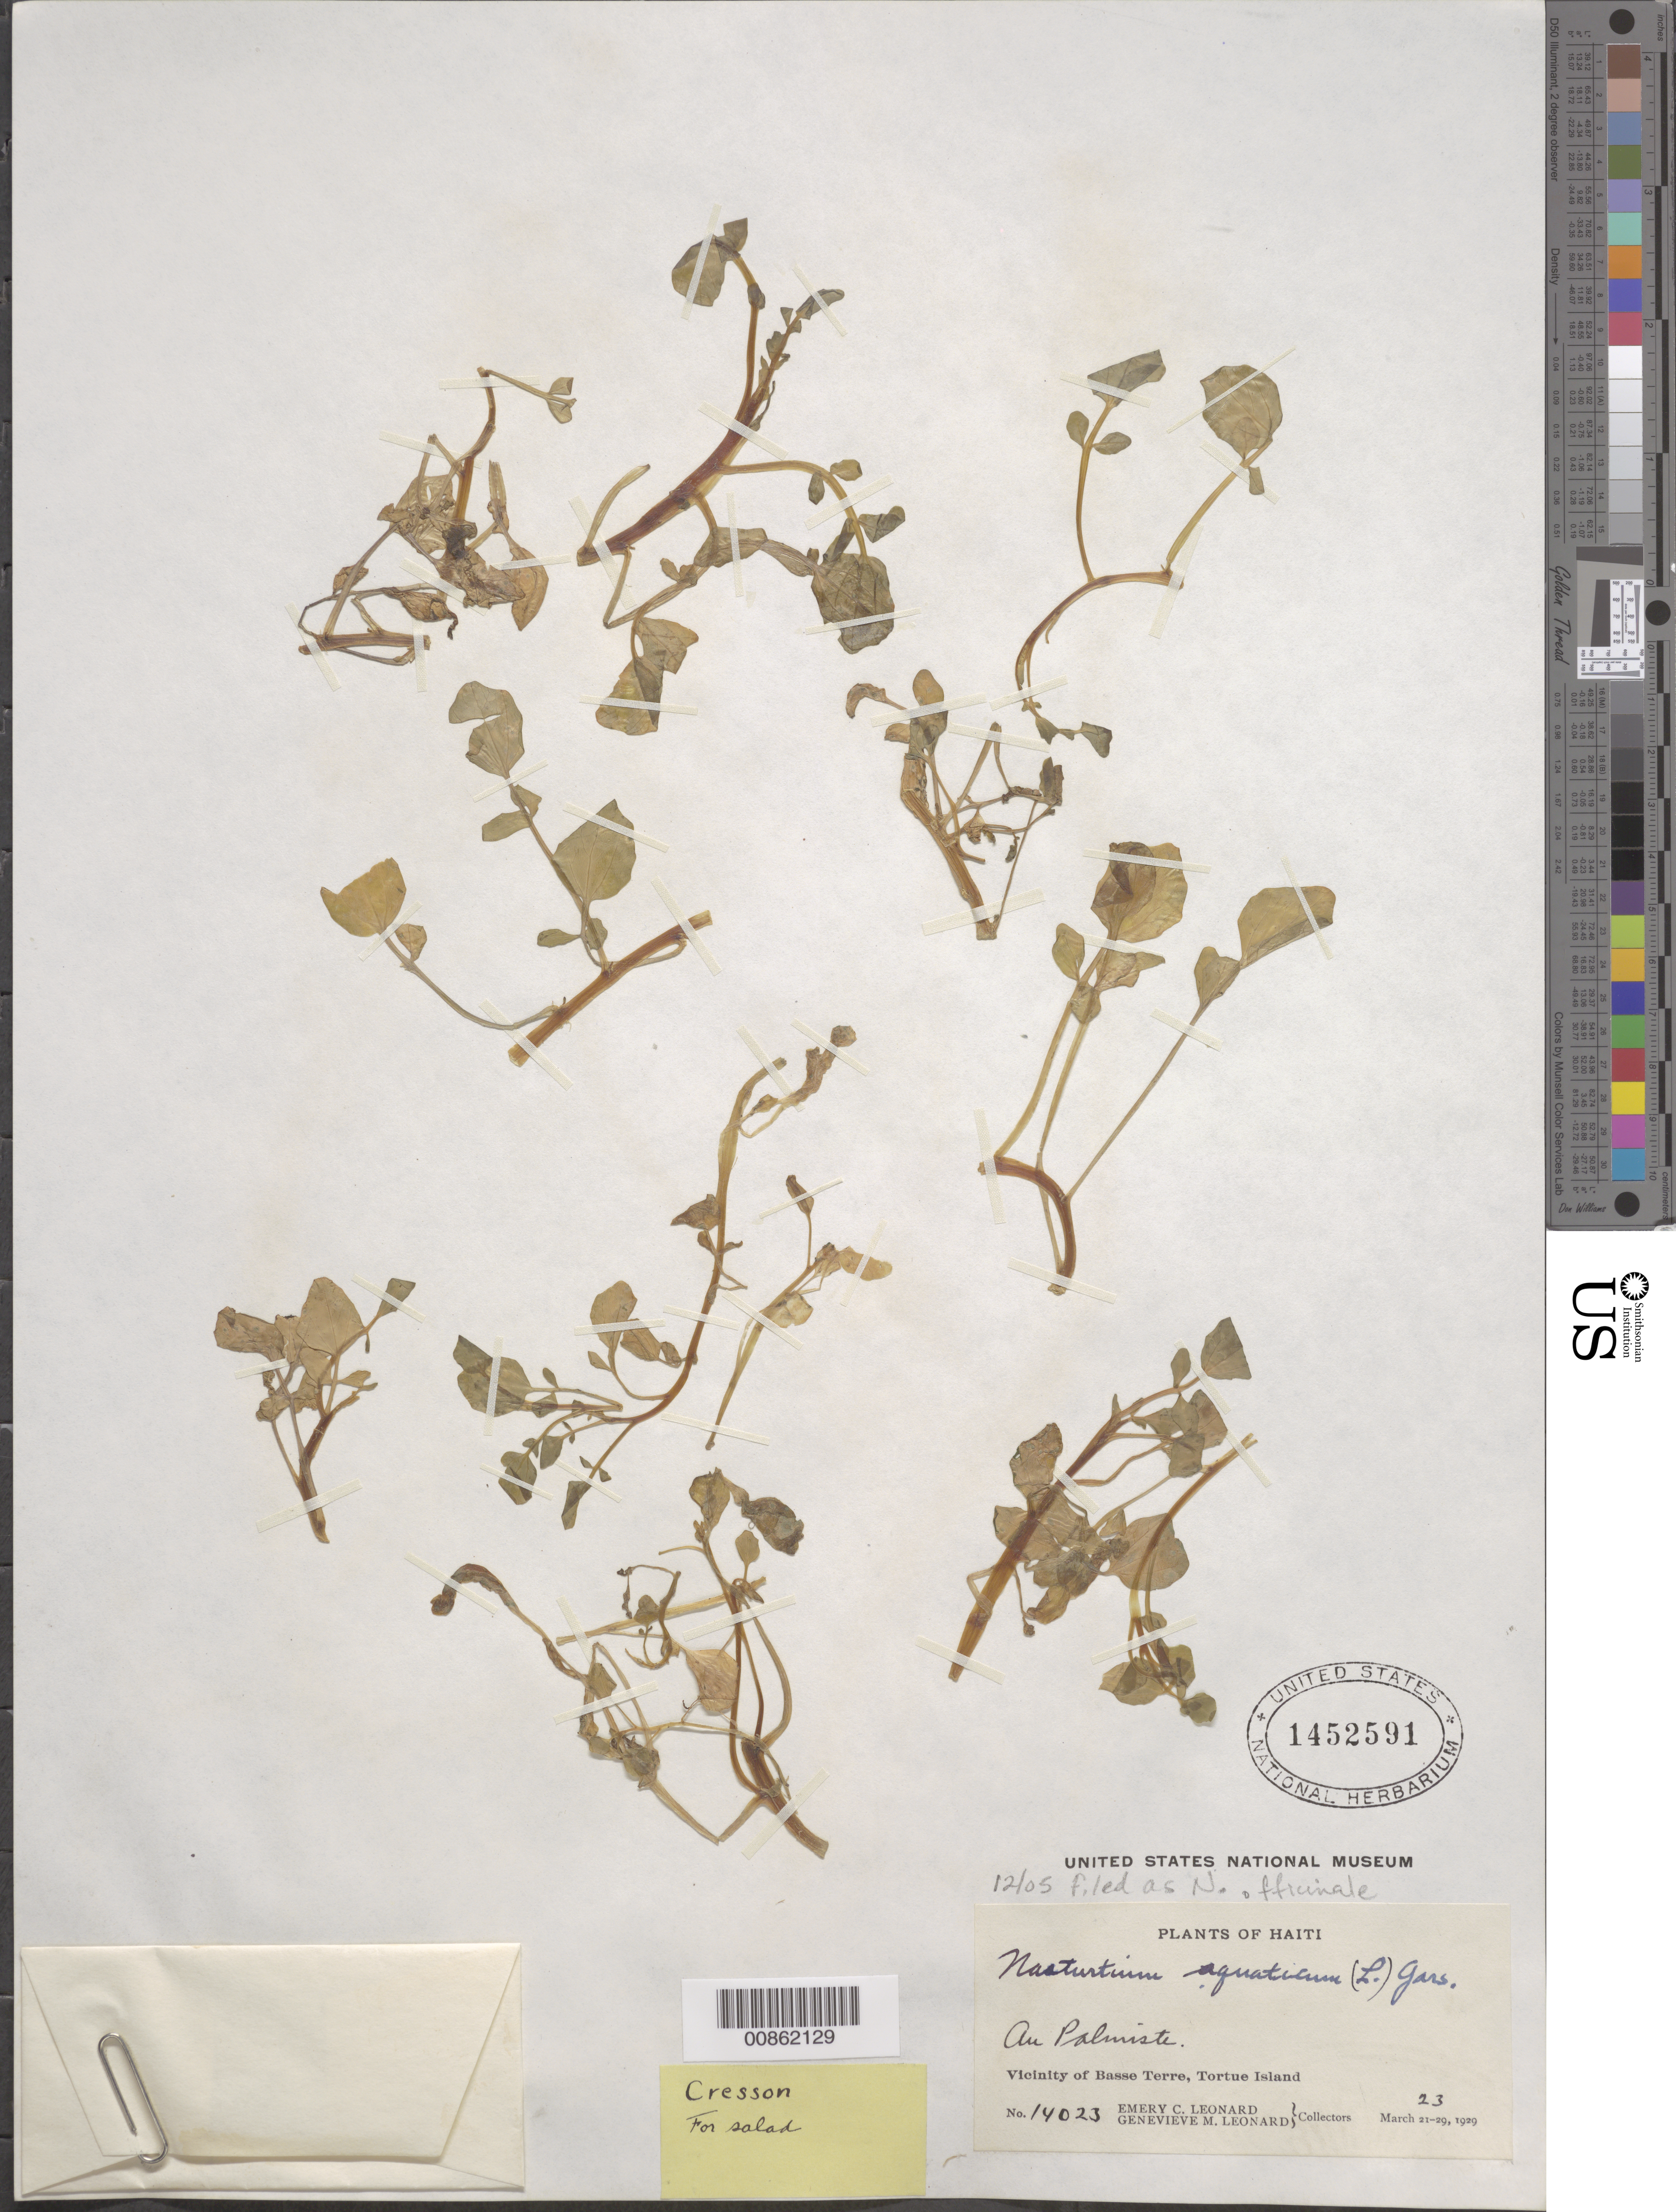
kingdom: Plantae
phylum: Tracheophyta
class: Magnoliopsida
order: Brassicales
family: Brassicaceae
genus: Nasturtium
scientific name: Nasturtium officinale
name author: R. Br.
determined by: Strong, M. T., (US), Smithsonian Institution - National Museum of Natural History (UNITED STATES)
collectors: E. C. Leonard & G. M. Leonard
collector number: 14023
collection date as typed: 23 Mar 1929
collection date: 1929-03-23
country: Haiti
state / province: Nord-Óuest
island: Île de la Tortue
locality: Vicinity of Basse Terre, Tortue Island. Au Palmiste.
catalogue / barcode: US 1452591